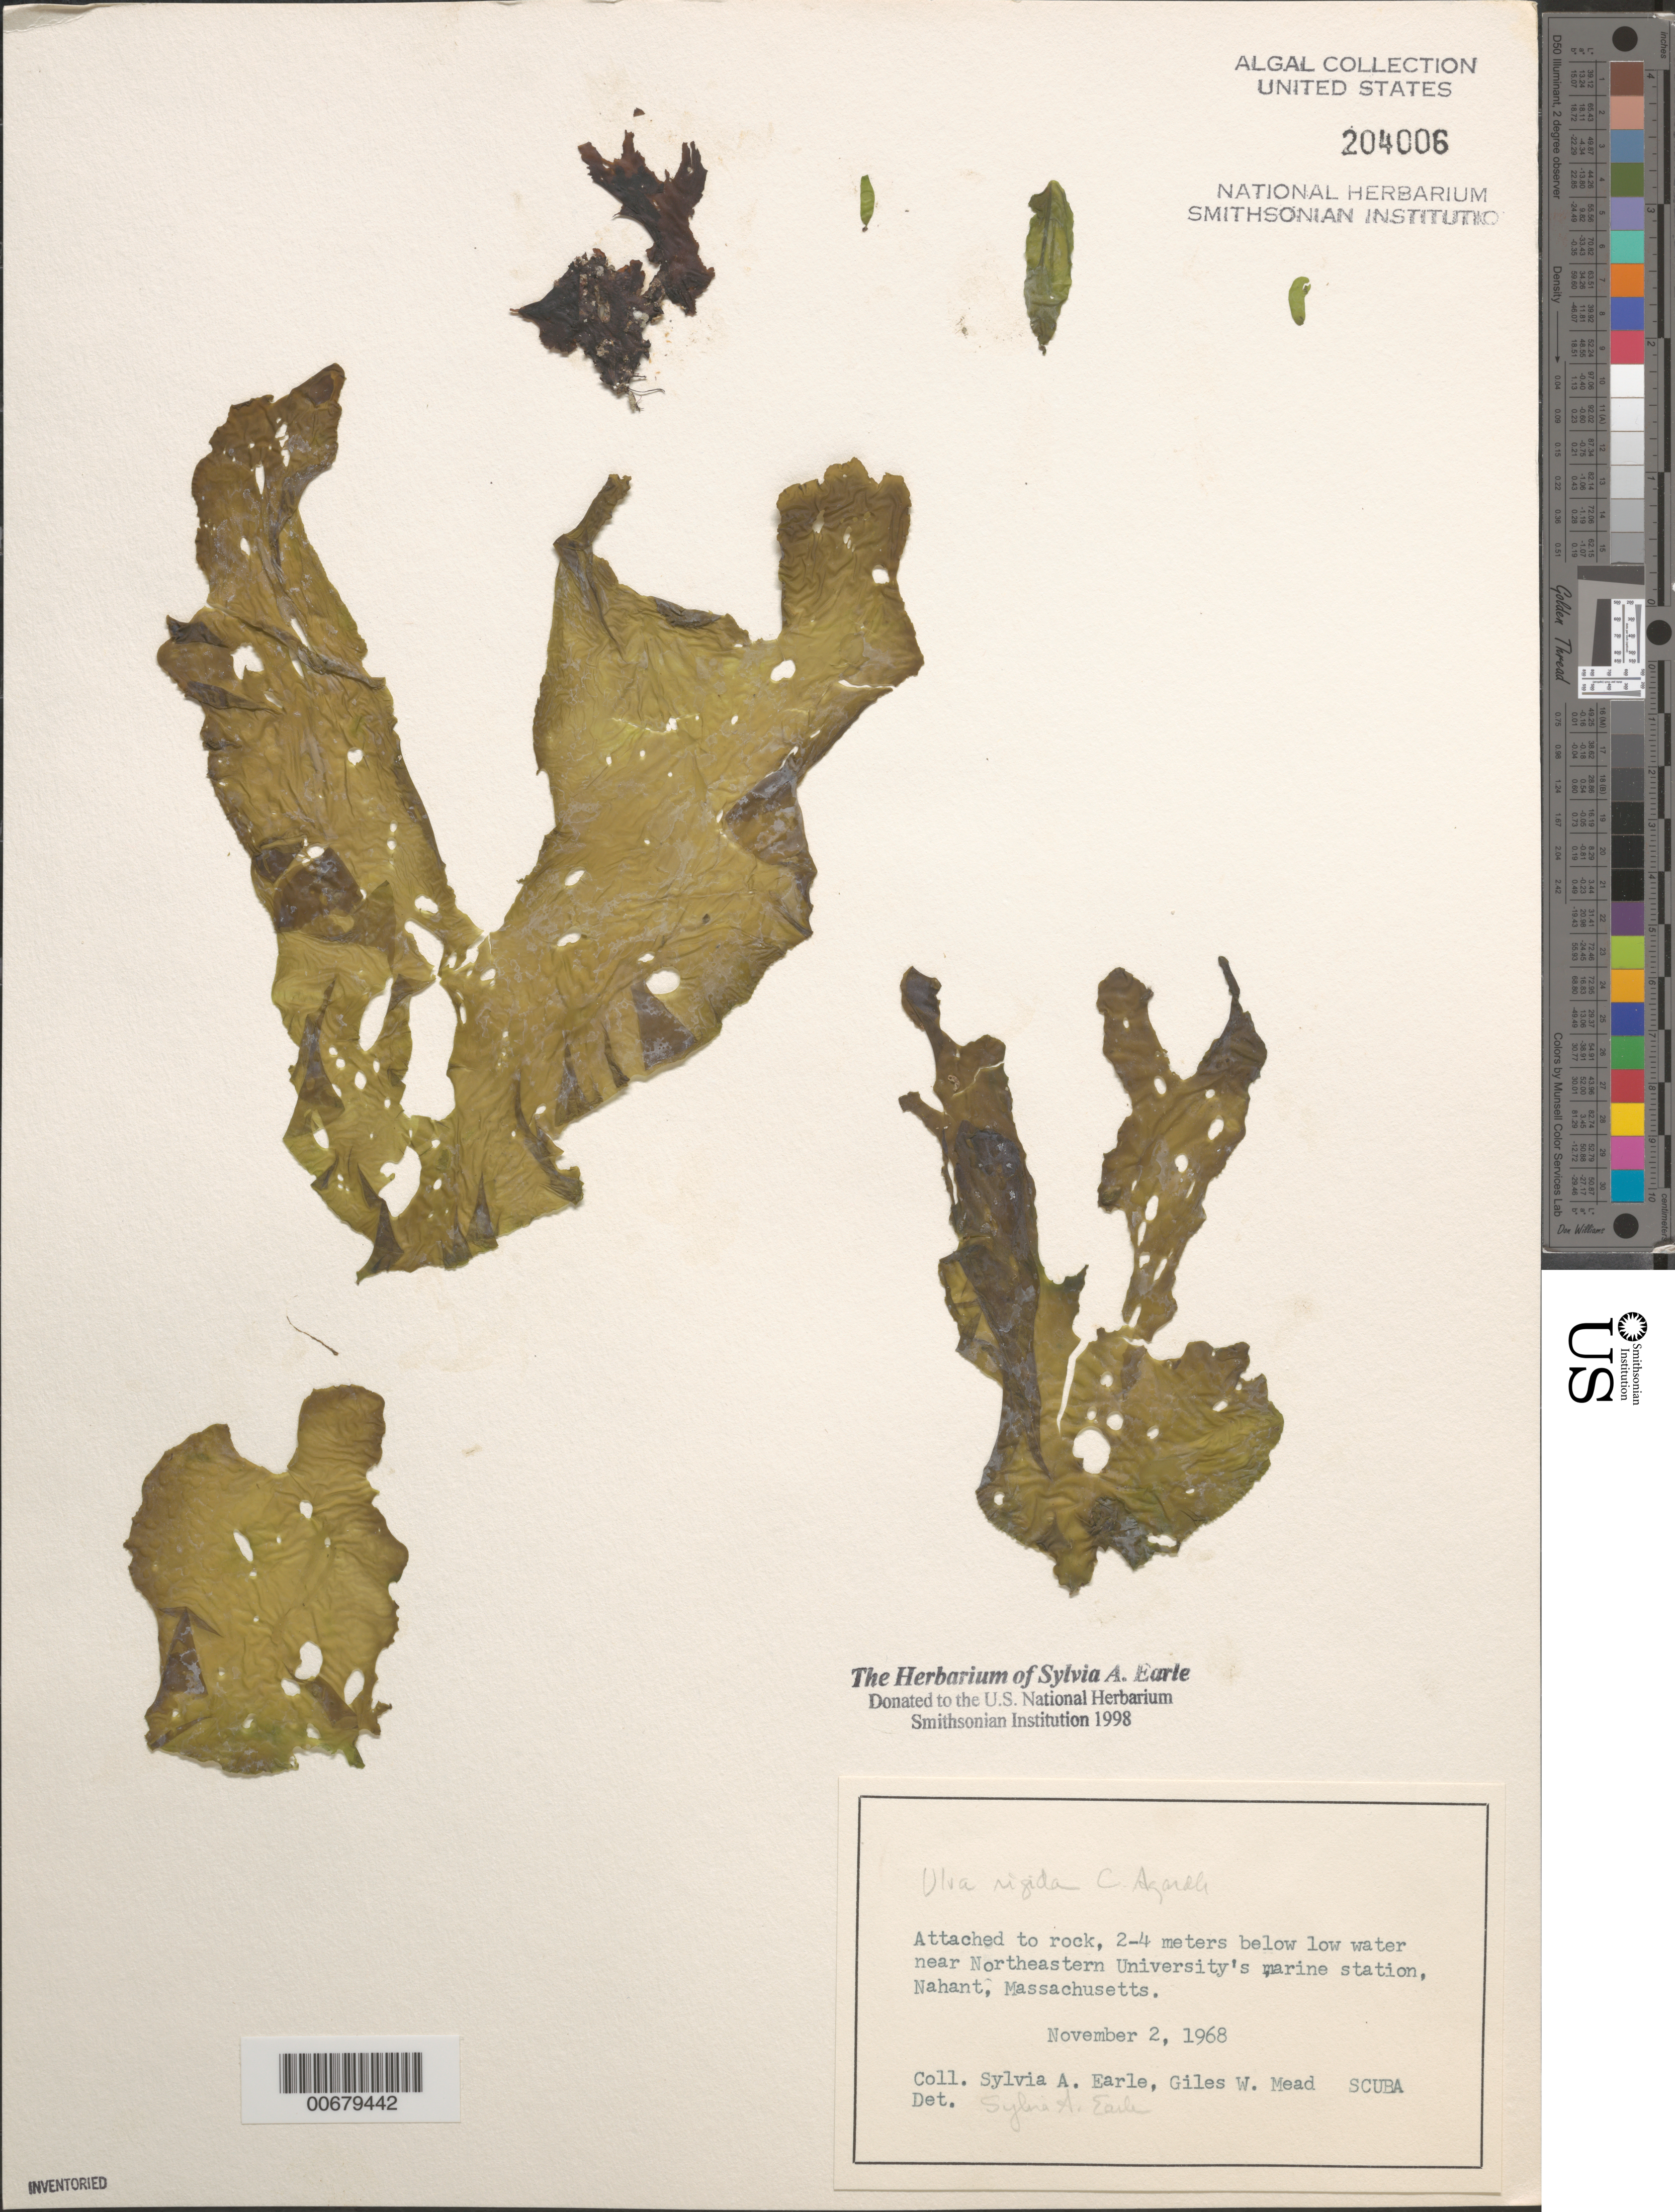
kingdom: Plantae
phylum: Chlorophyta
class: Ulvophyceae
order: Ulvales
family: Ulvaceae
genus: Ulva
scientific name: Ulva rigida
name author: C. Agardh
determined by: Earle, S. A.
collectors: S. A. Earle & G. W. Mead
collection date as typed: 02 Nov 1968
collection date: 1968-11-02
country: United States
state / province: Massachusetts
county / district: Essex County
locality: Nahant, near Northeastern University's marine station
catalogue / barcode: US 204006